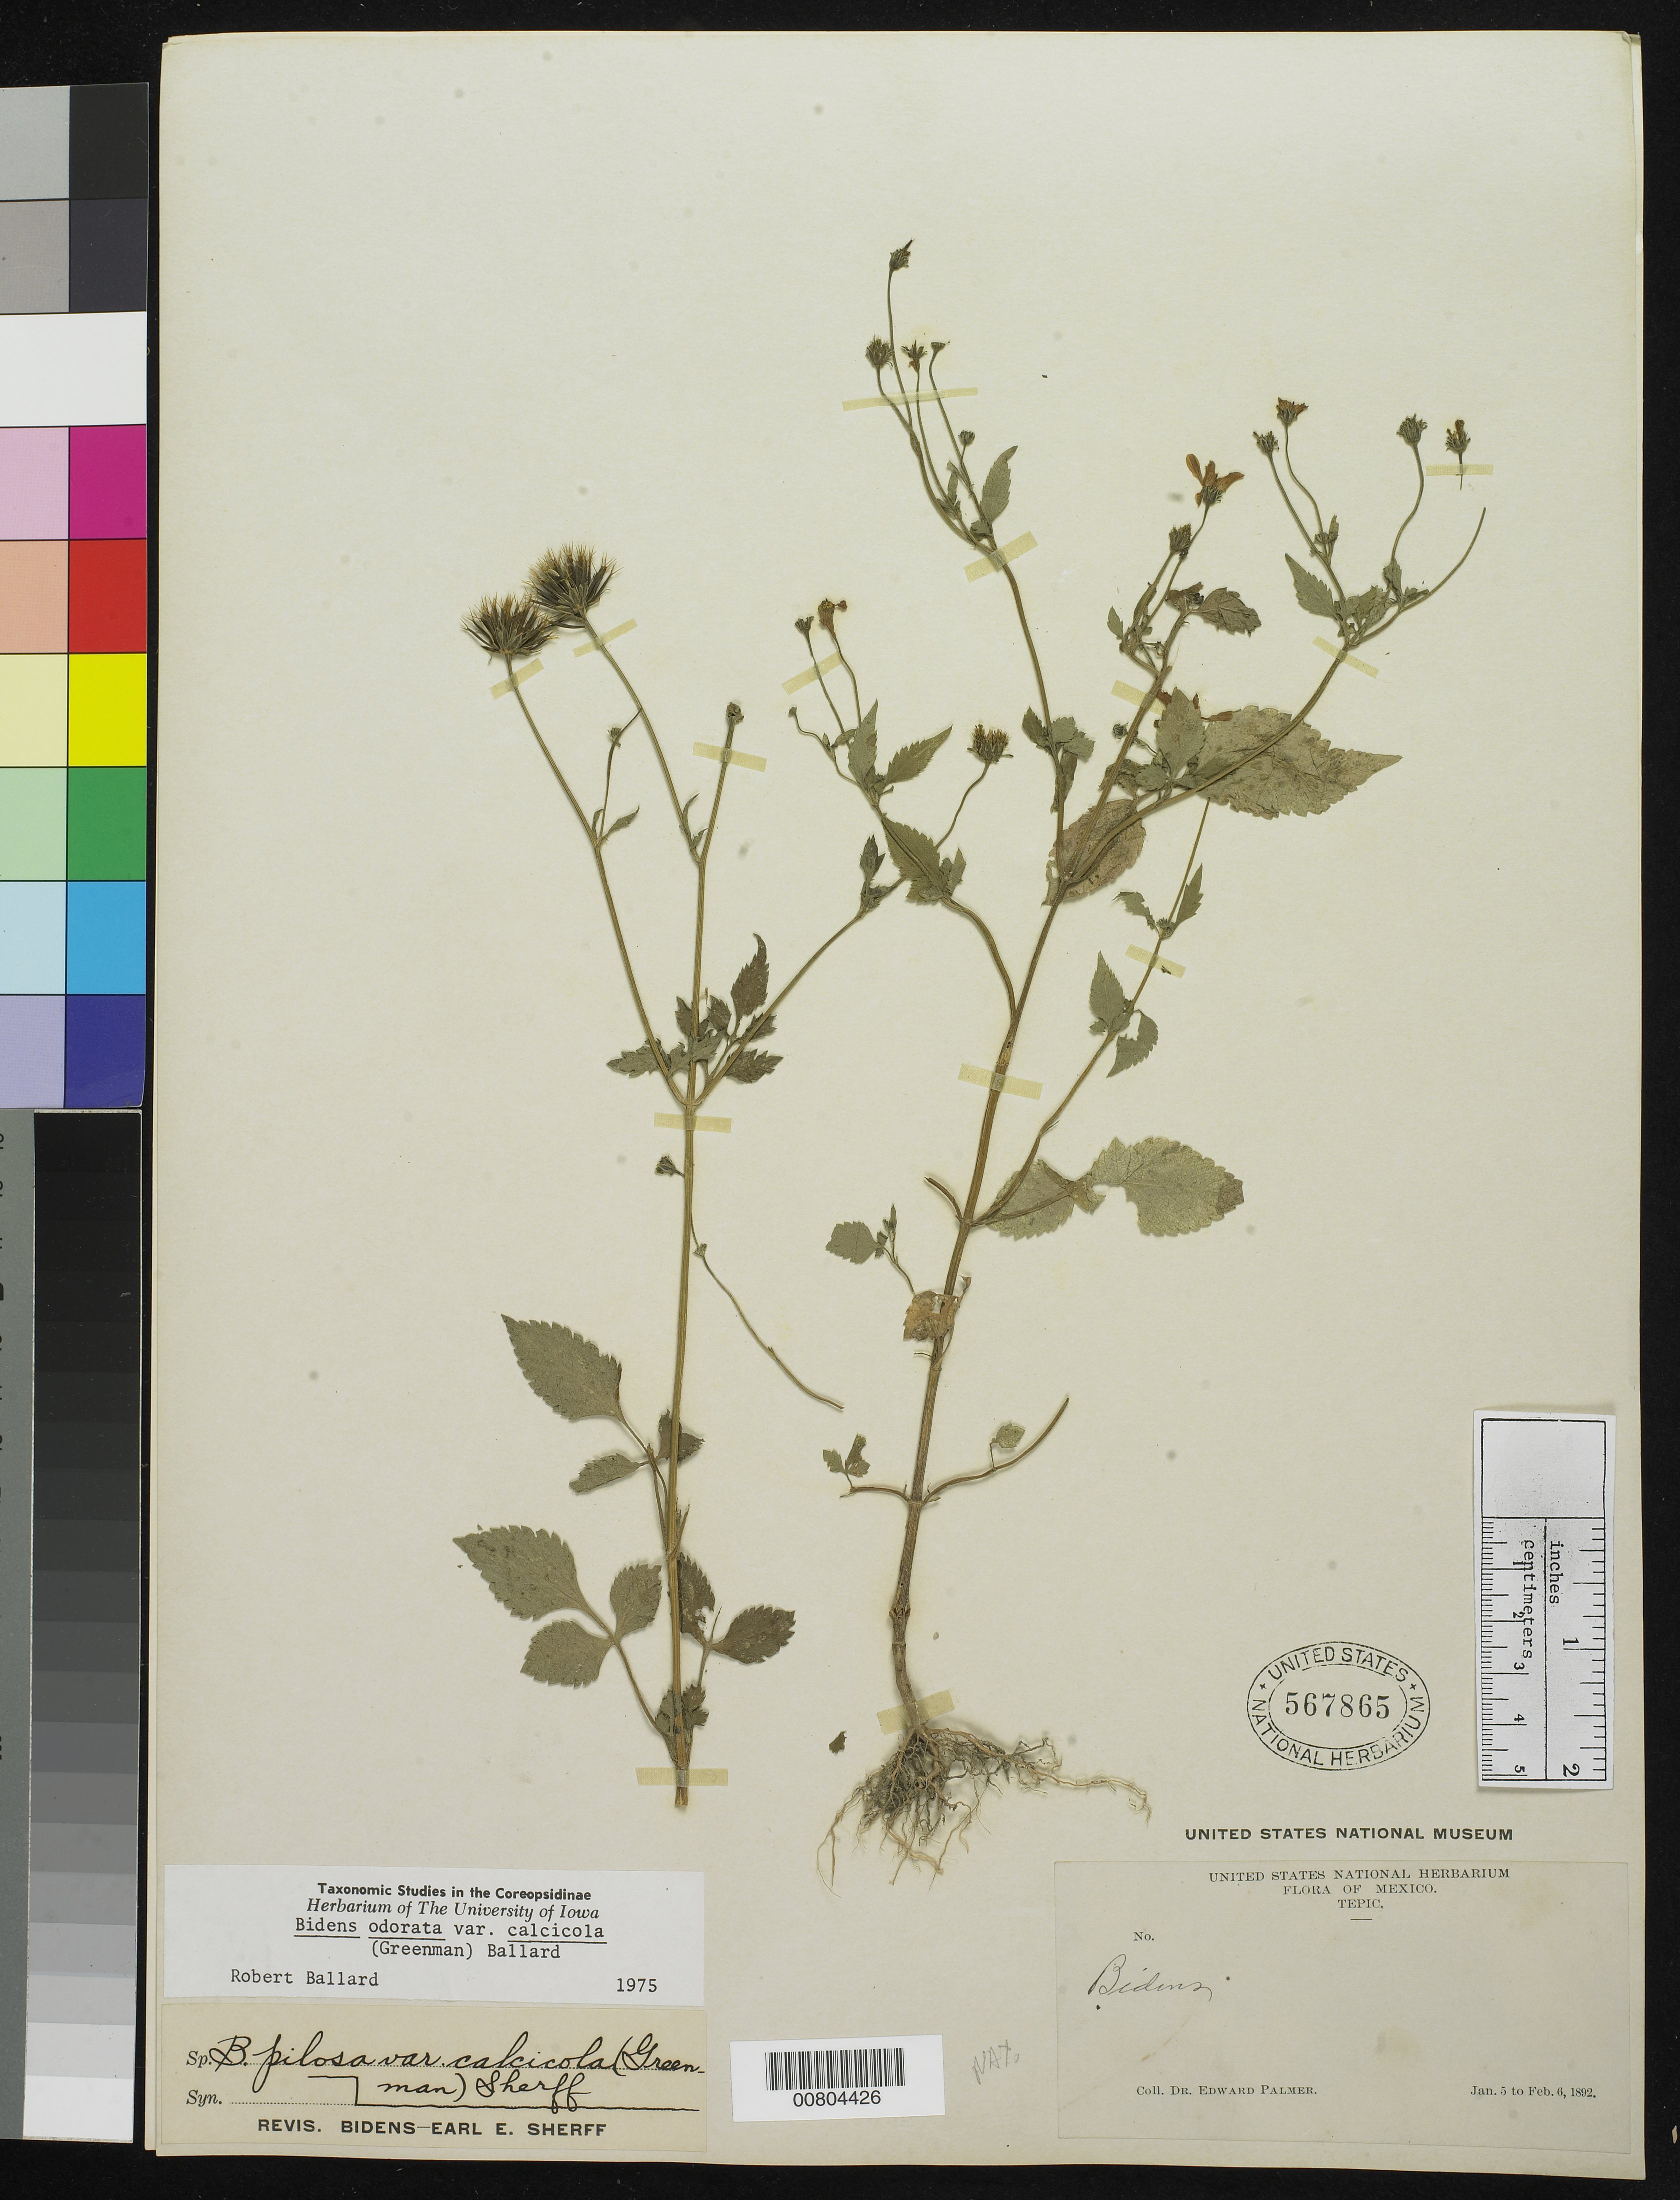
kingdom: Plantae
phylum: Tracheophyta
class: Magnoliopsida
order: Asterales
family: Asteraceae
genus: Bidens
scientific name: Bidens odorata var. calcicola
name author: (Greenm.) Ballard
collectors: E. Palmer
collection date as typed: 05 Jan 1892 to 06 Feb 1892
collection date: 1892-01-05/1892-02-06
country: Mexico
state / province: Nayarit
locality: Tepic, Nayarit.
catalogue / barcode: US 567865